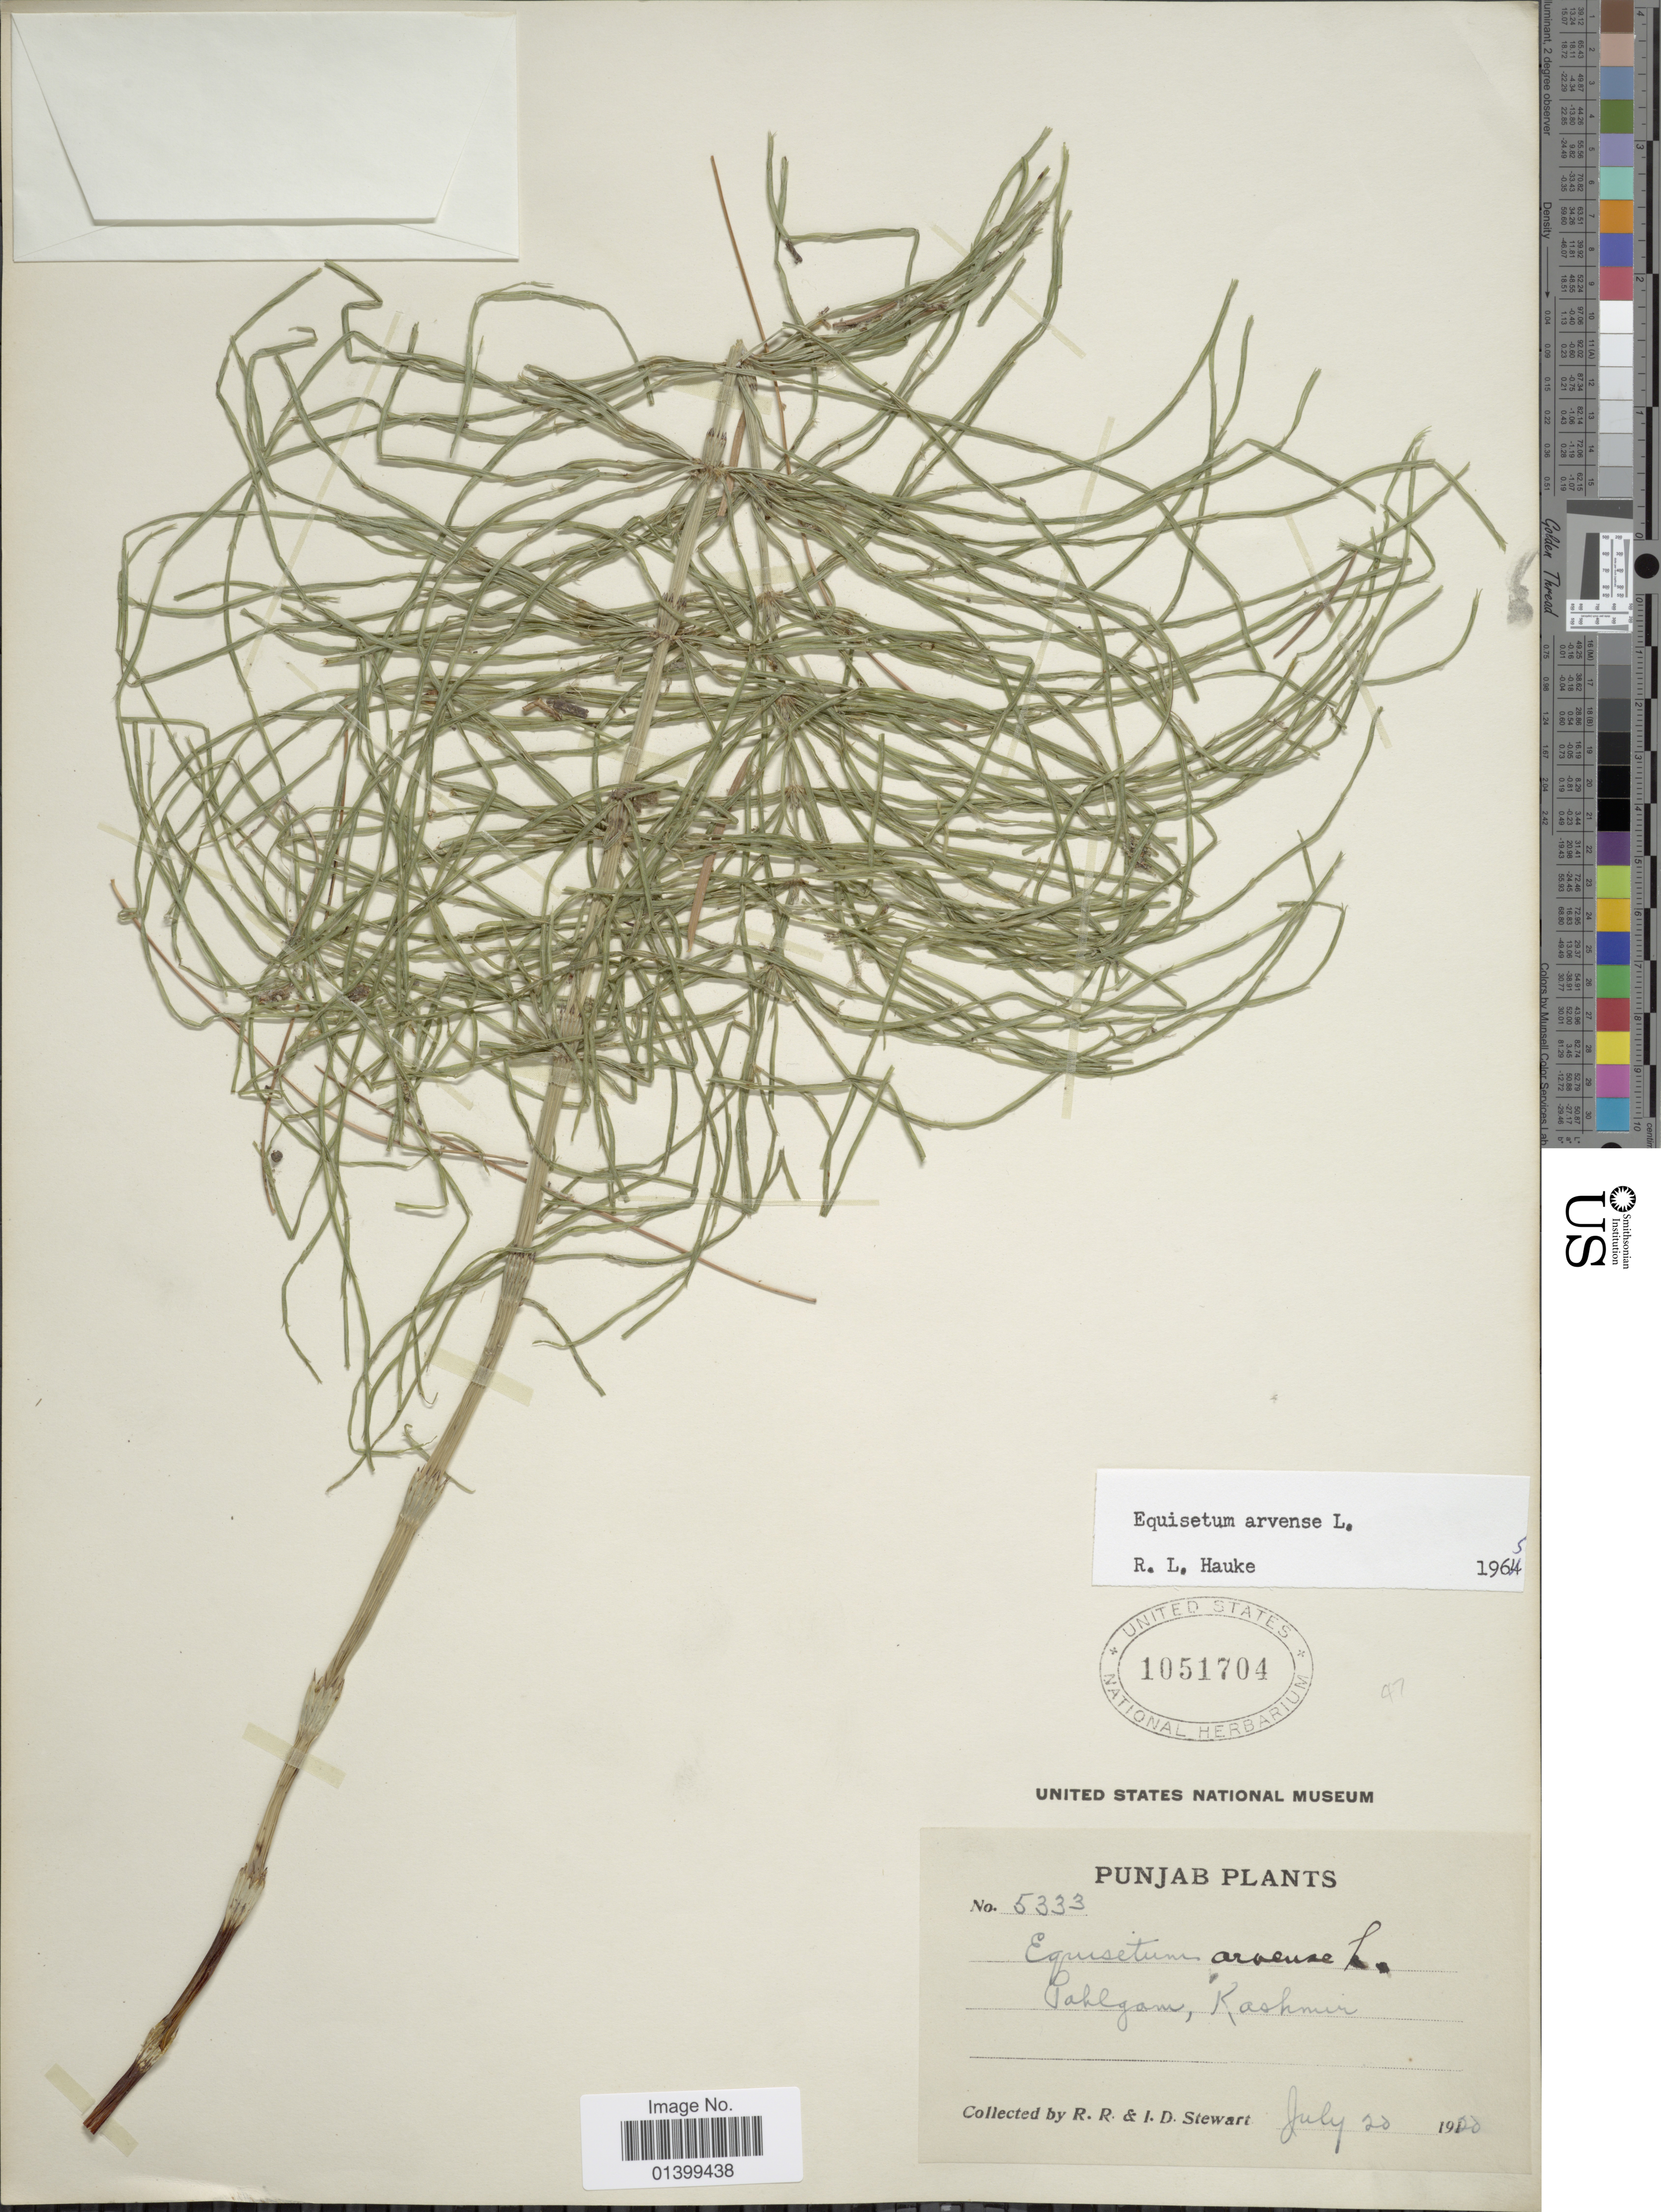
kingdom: Plantae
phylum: Tracheophyta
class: Polypodiopsida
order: Equisetales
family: Equisetaceae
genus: Equisetum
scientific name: Equisetum arvense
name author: L.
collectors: R. R. Stewart & I. Stewart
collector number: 5333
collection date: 1920-07-20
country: India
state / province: Punjab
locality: Pahlgam, Kashmir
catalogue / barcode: US 1051704